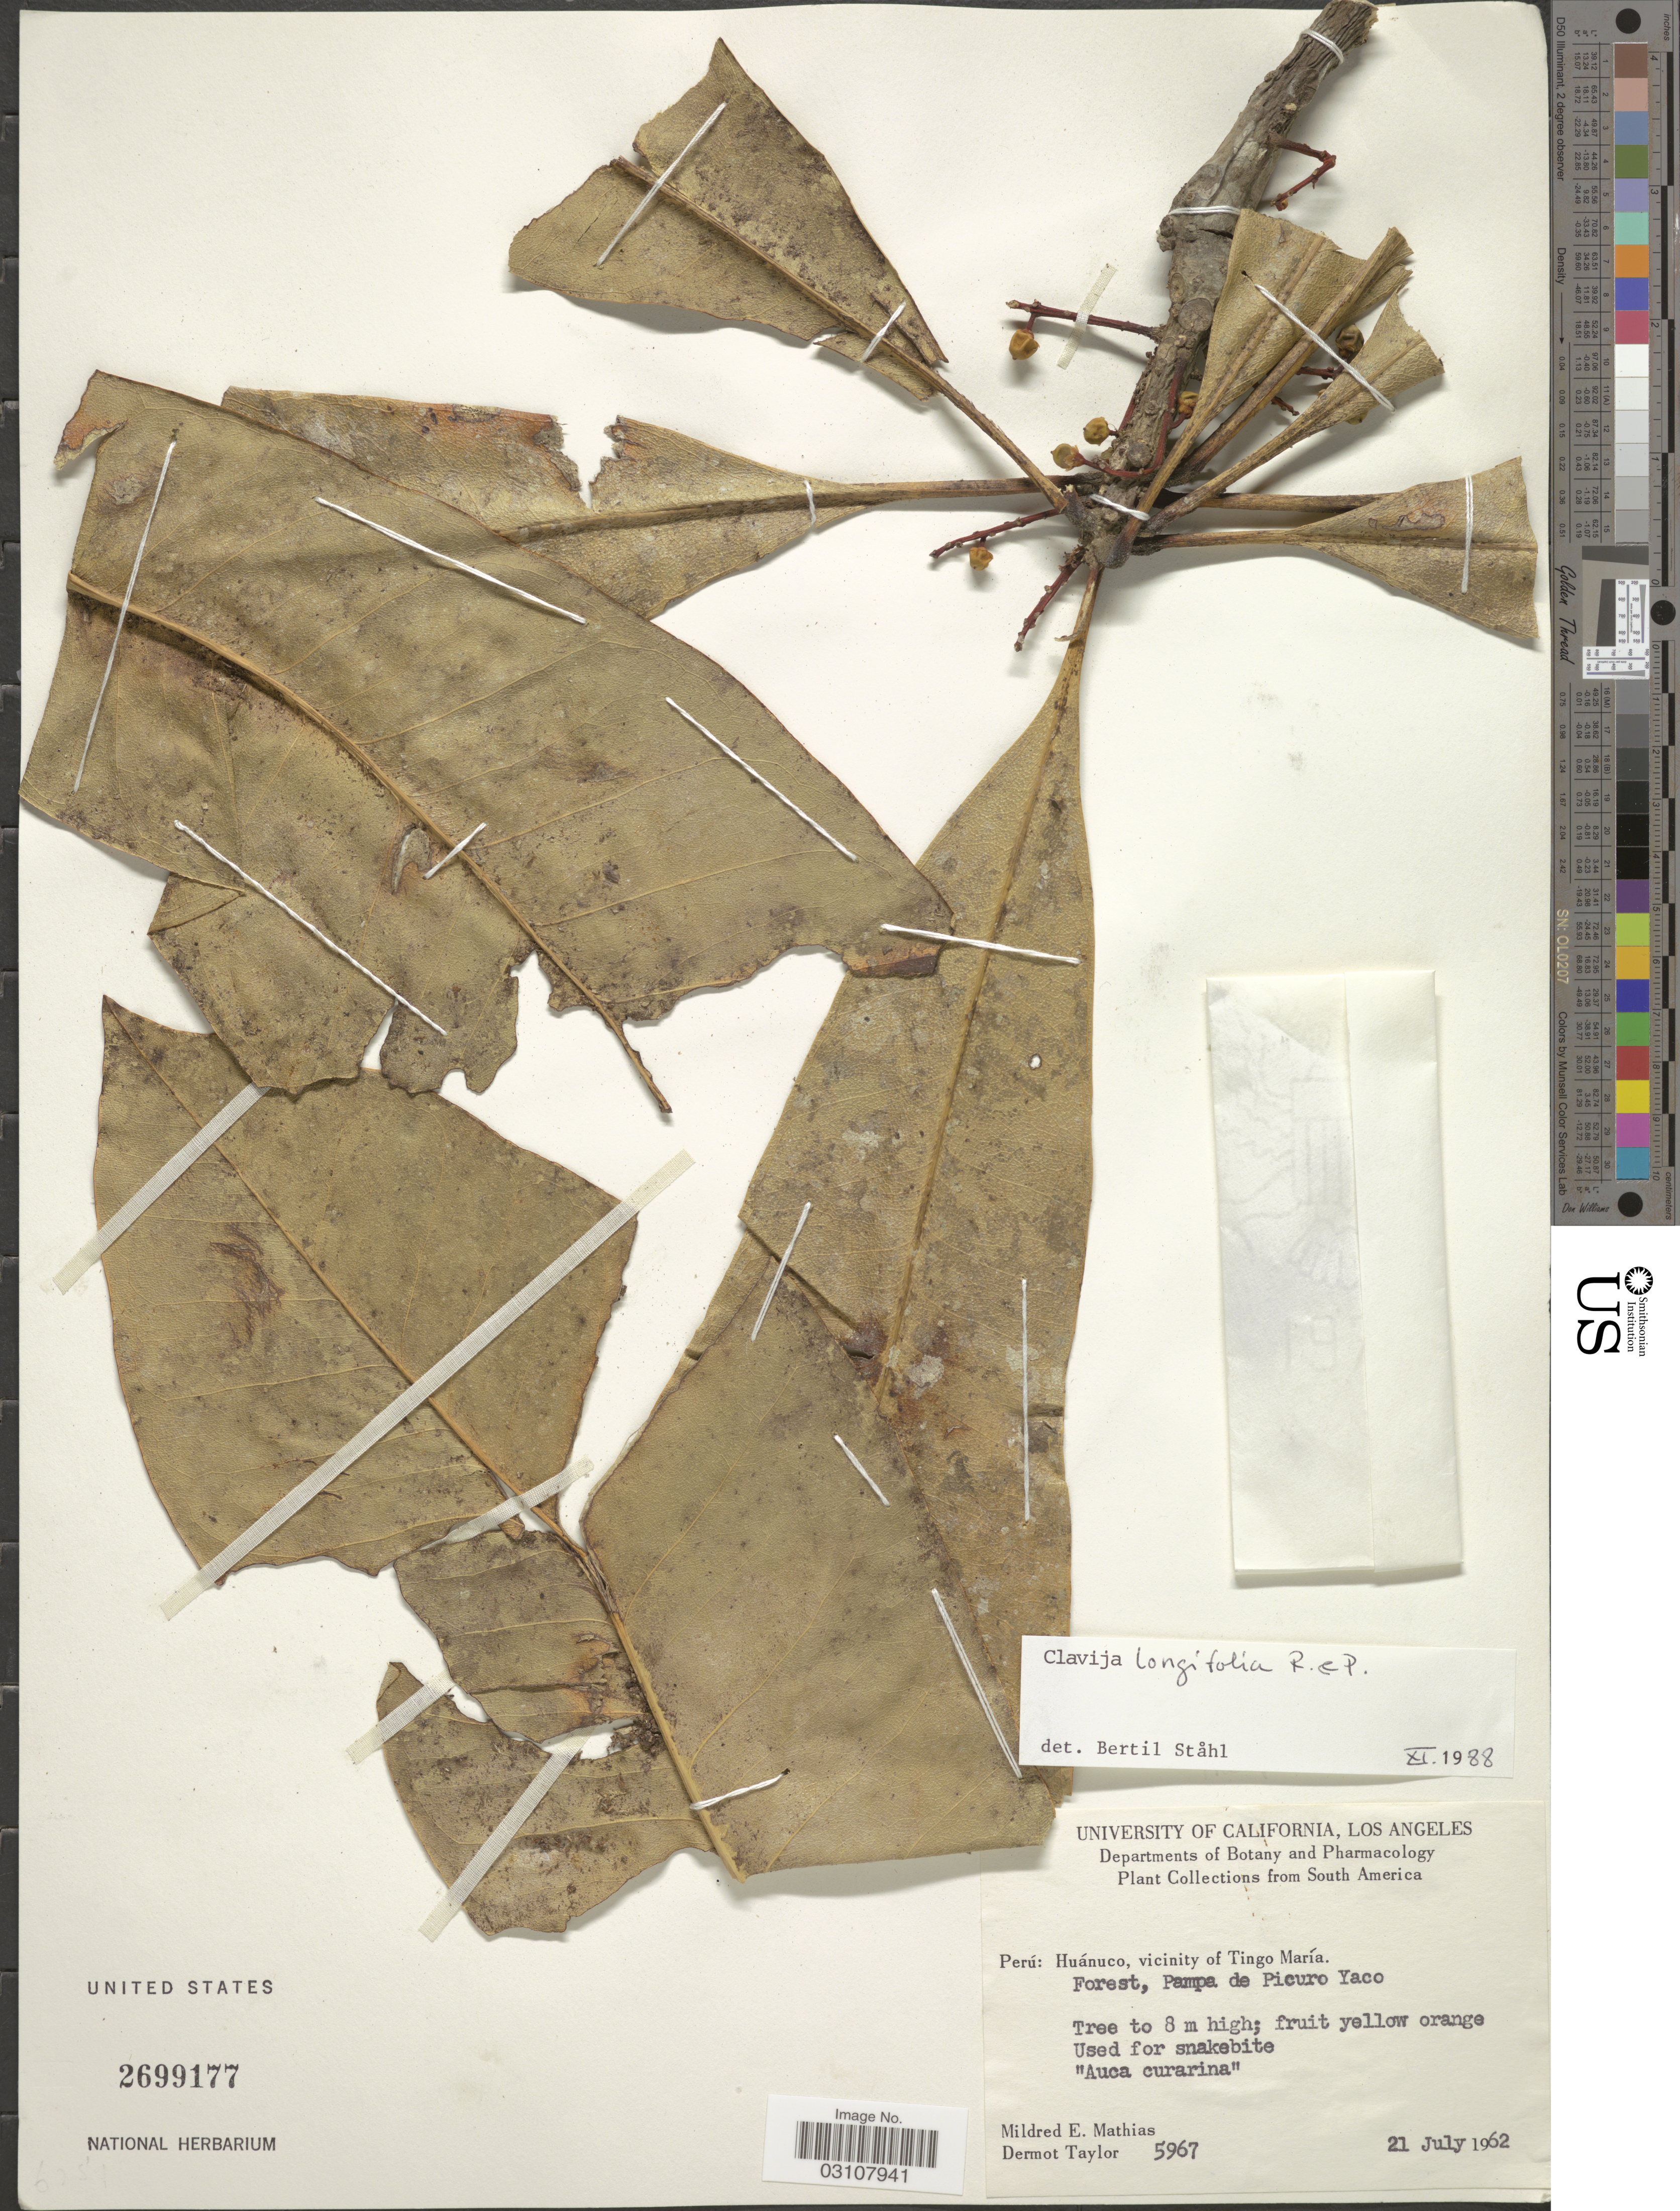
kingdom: Plantae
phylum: Tracheophyta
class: Magnoliopsida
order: Ericales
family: Primulaceae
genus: Clavija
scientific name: Clavija longifolia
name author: (Jacq.) Mez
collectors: M. E. Mathias & D. Taylor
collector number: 5967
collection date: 1962-07-21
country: Peru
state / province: Huánuco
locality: Vicinity of Tingo María. Pampa de Picuro Yaco.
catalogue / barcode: US 2699177